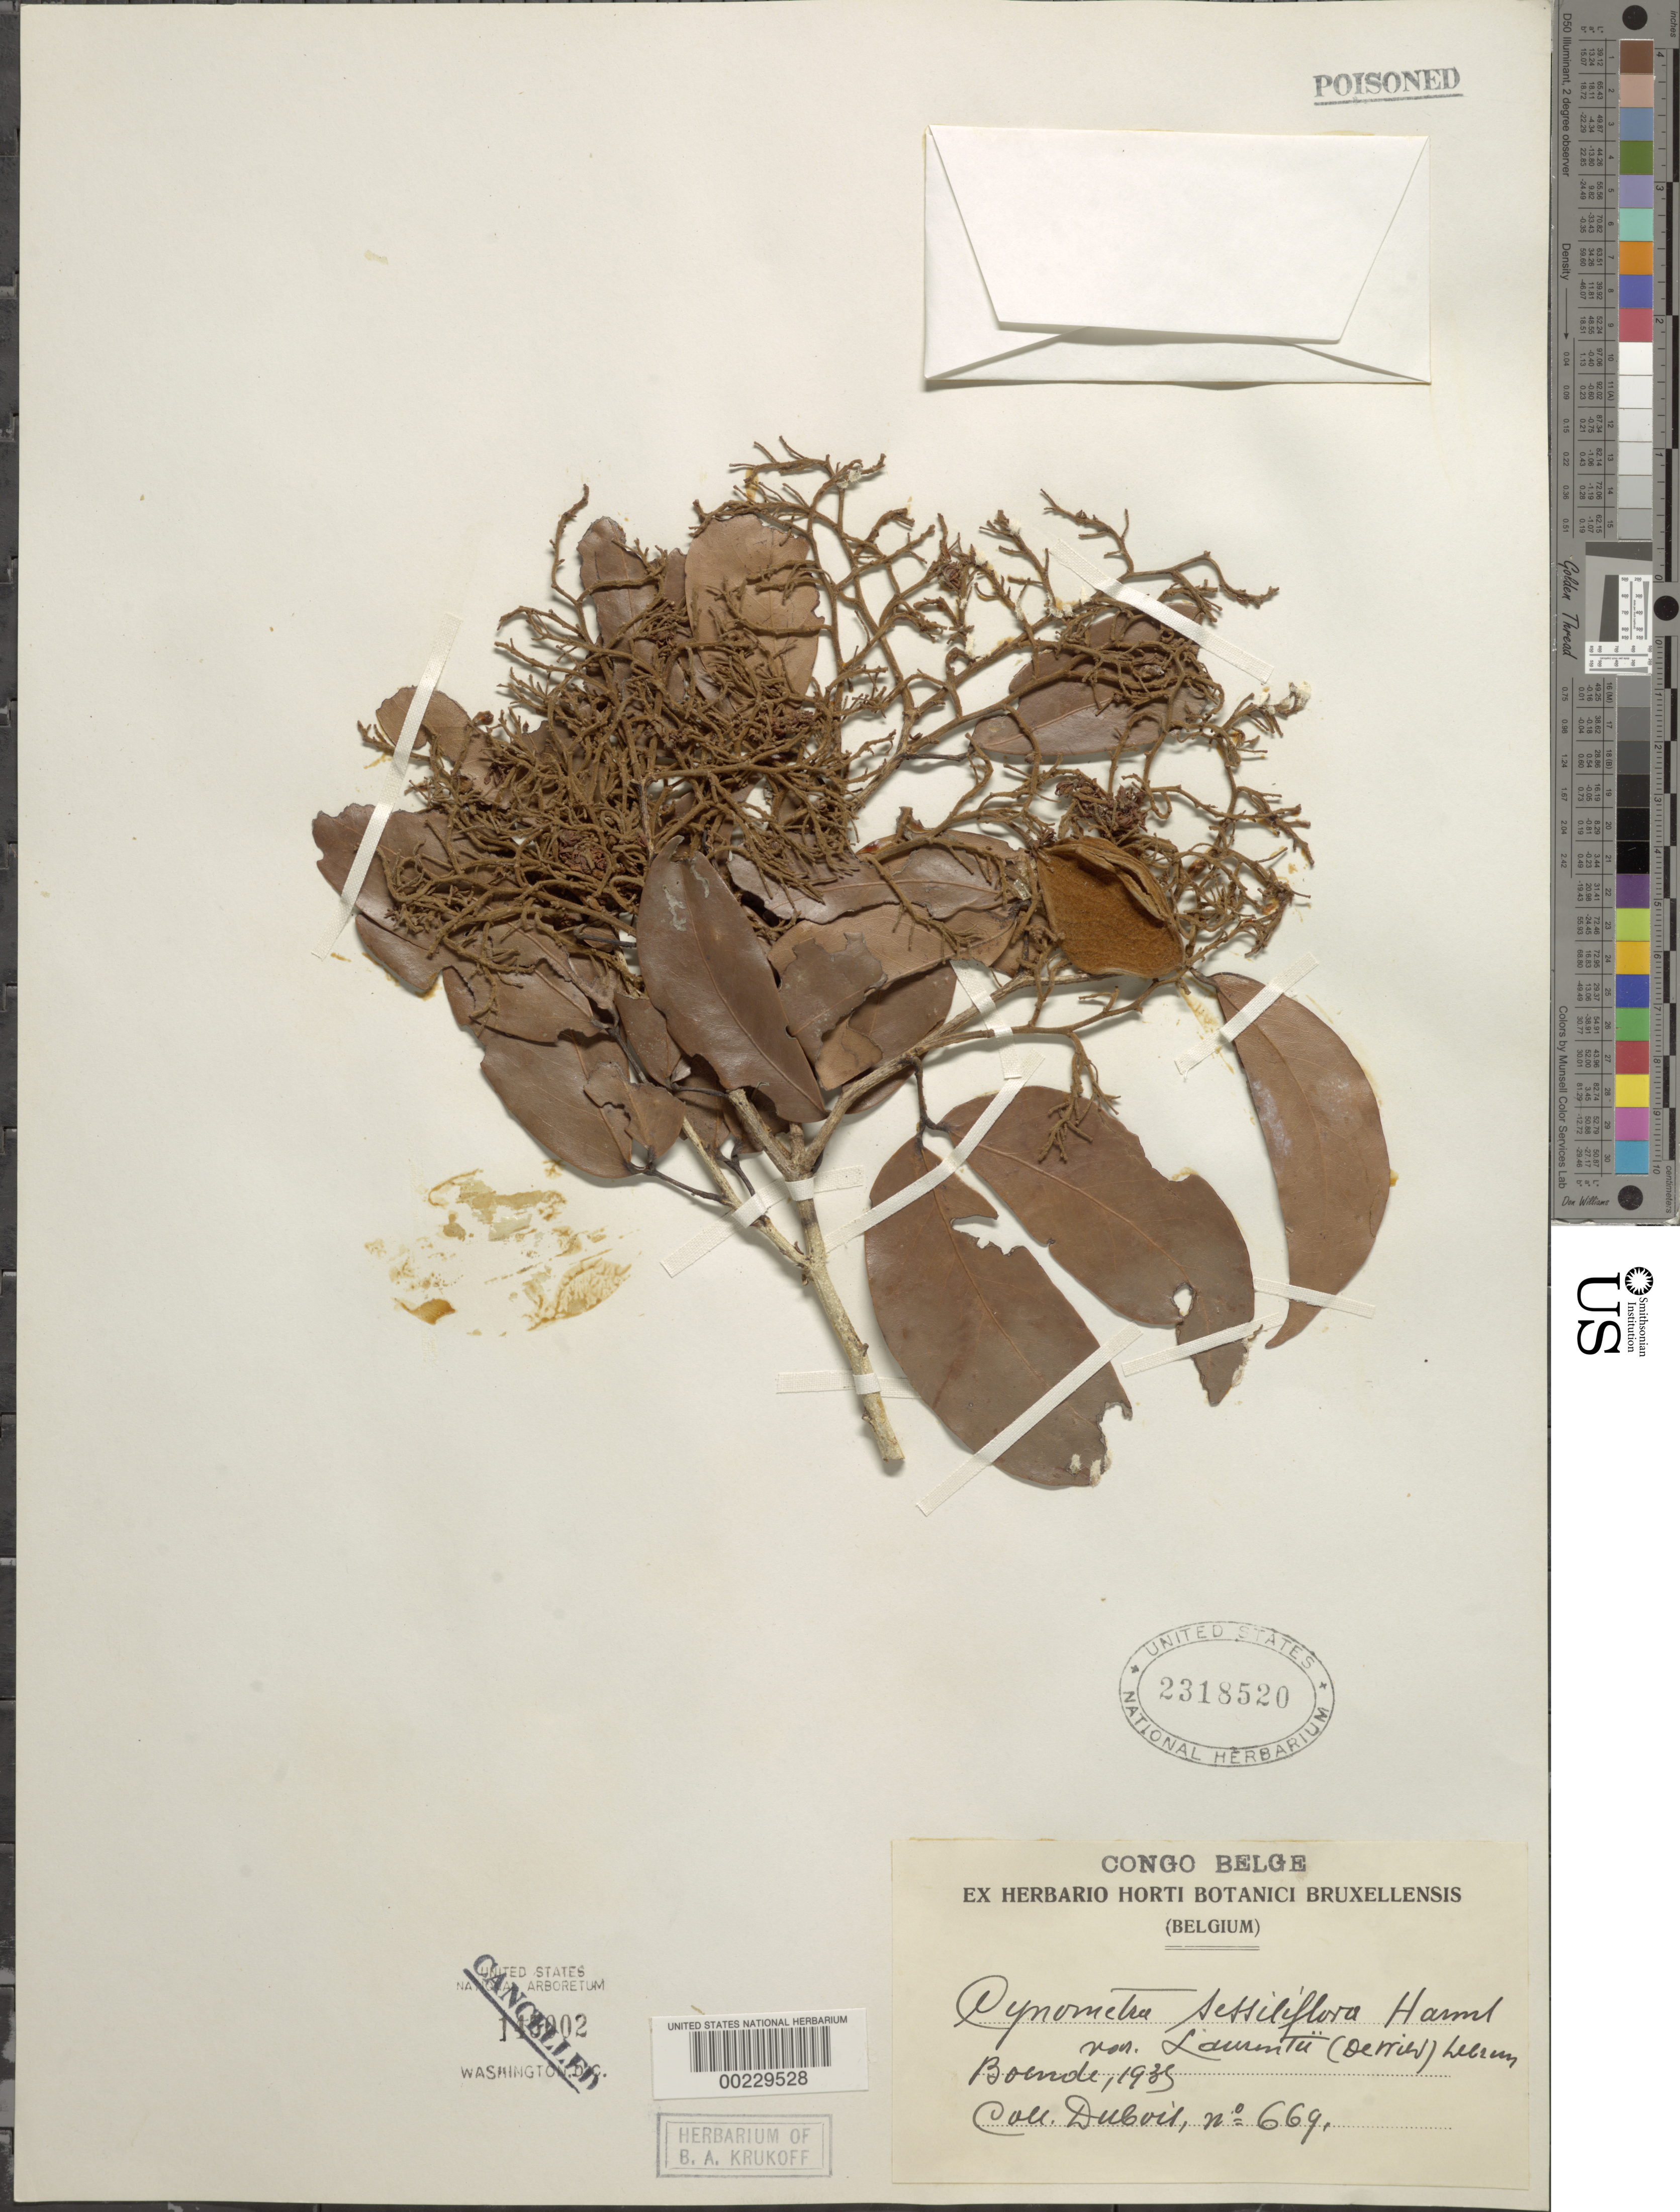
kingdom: Plantae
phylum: Tracheophyta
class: Magnoliopsida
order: Fabales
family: Fabaceae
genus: Cynometra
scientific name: Cynometra sessiliflora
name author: Harms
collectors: -. Dubois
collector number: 669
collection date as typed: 1935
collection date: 1935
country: Congo, Democratic Republic of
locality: Boende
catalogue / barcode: US 2318520